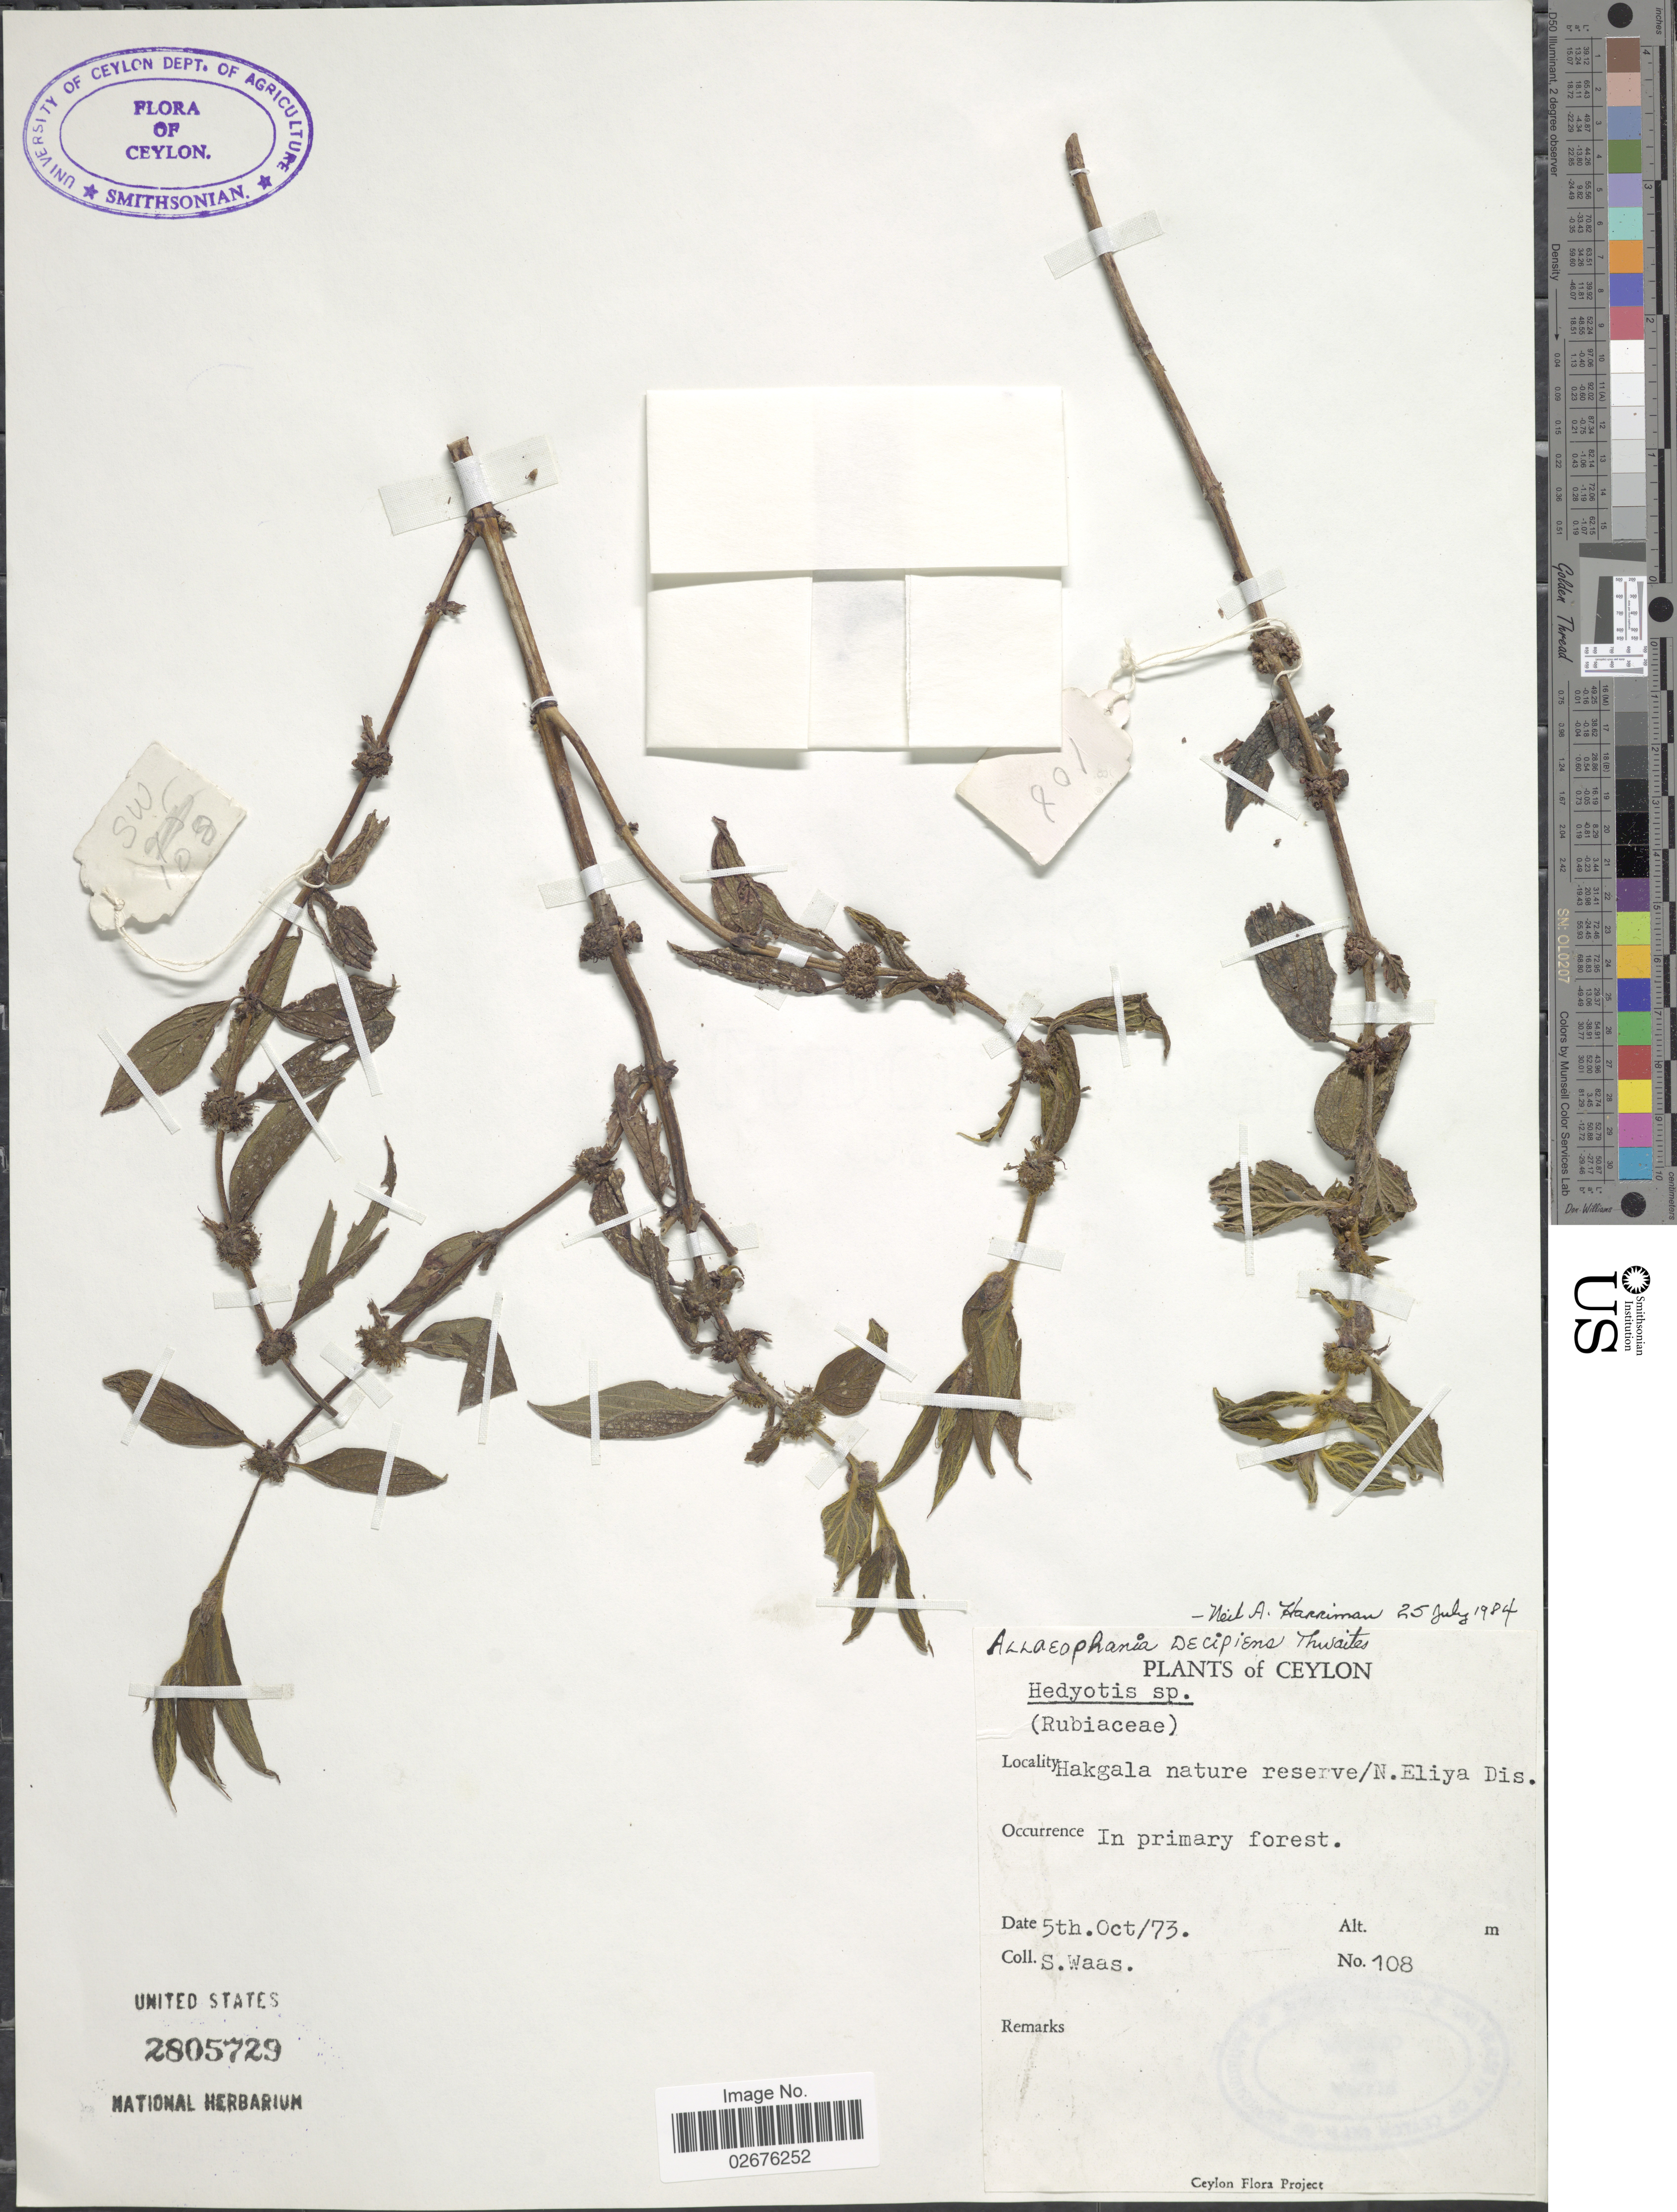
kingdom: Plantae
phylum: Tracheophyta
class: Magnoliopsida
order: Gentianales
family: Rubiaceae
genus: Allaeophania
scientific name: Allaeophania decipiens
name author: Thwaites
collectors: S. Waas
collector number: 108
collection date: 1973-10-05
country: Sri Lanka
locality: Ceylon. Hakgala nature reserve/N. Eliya Dis.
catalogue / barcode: US 2805729